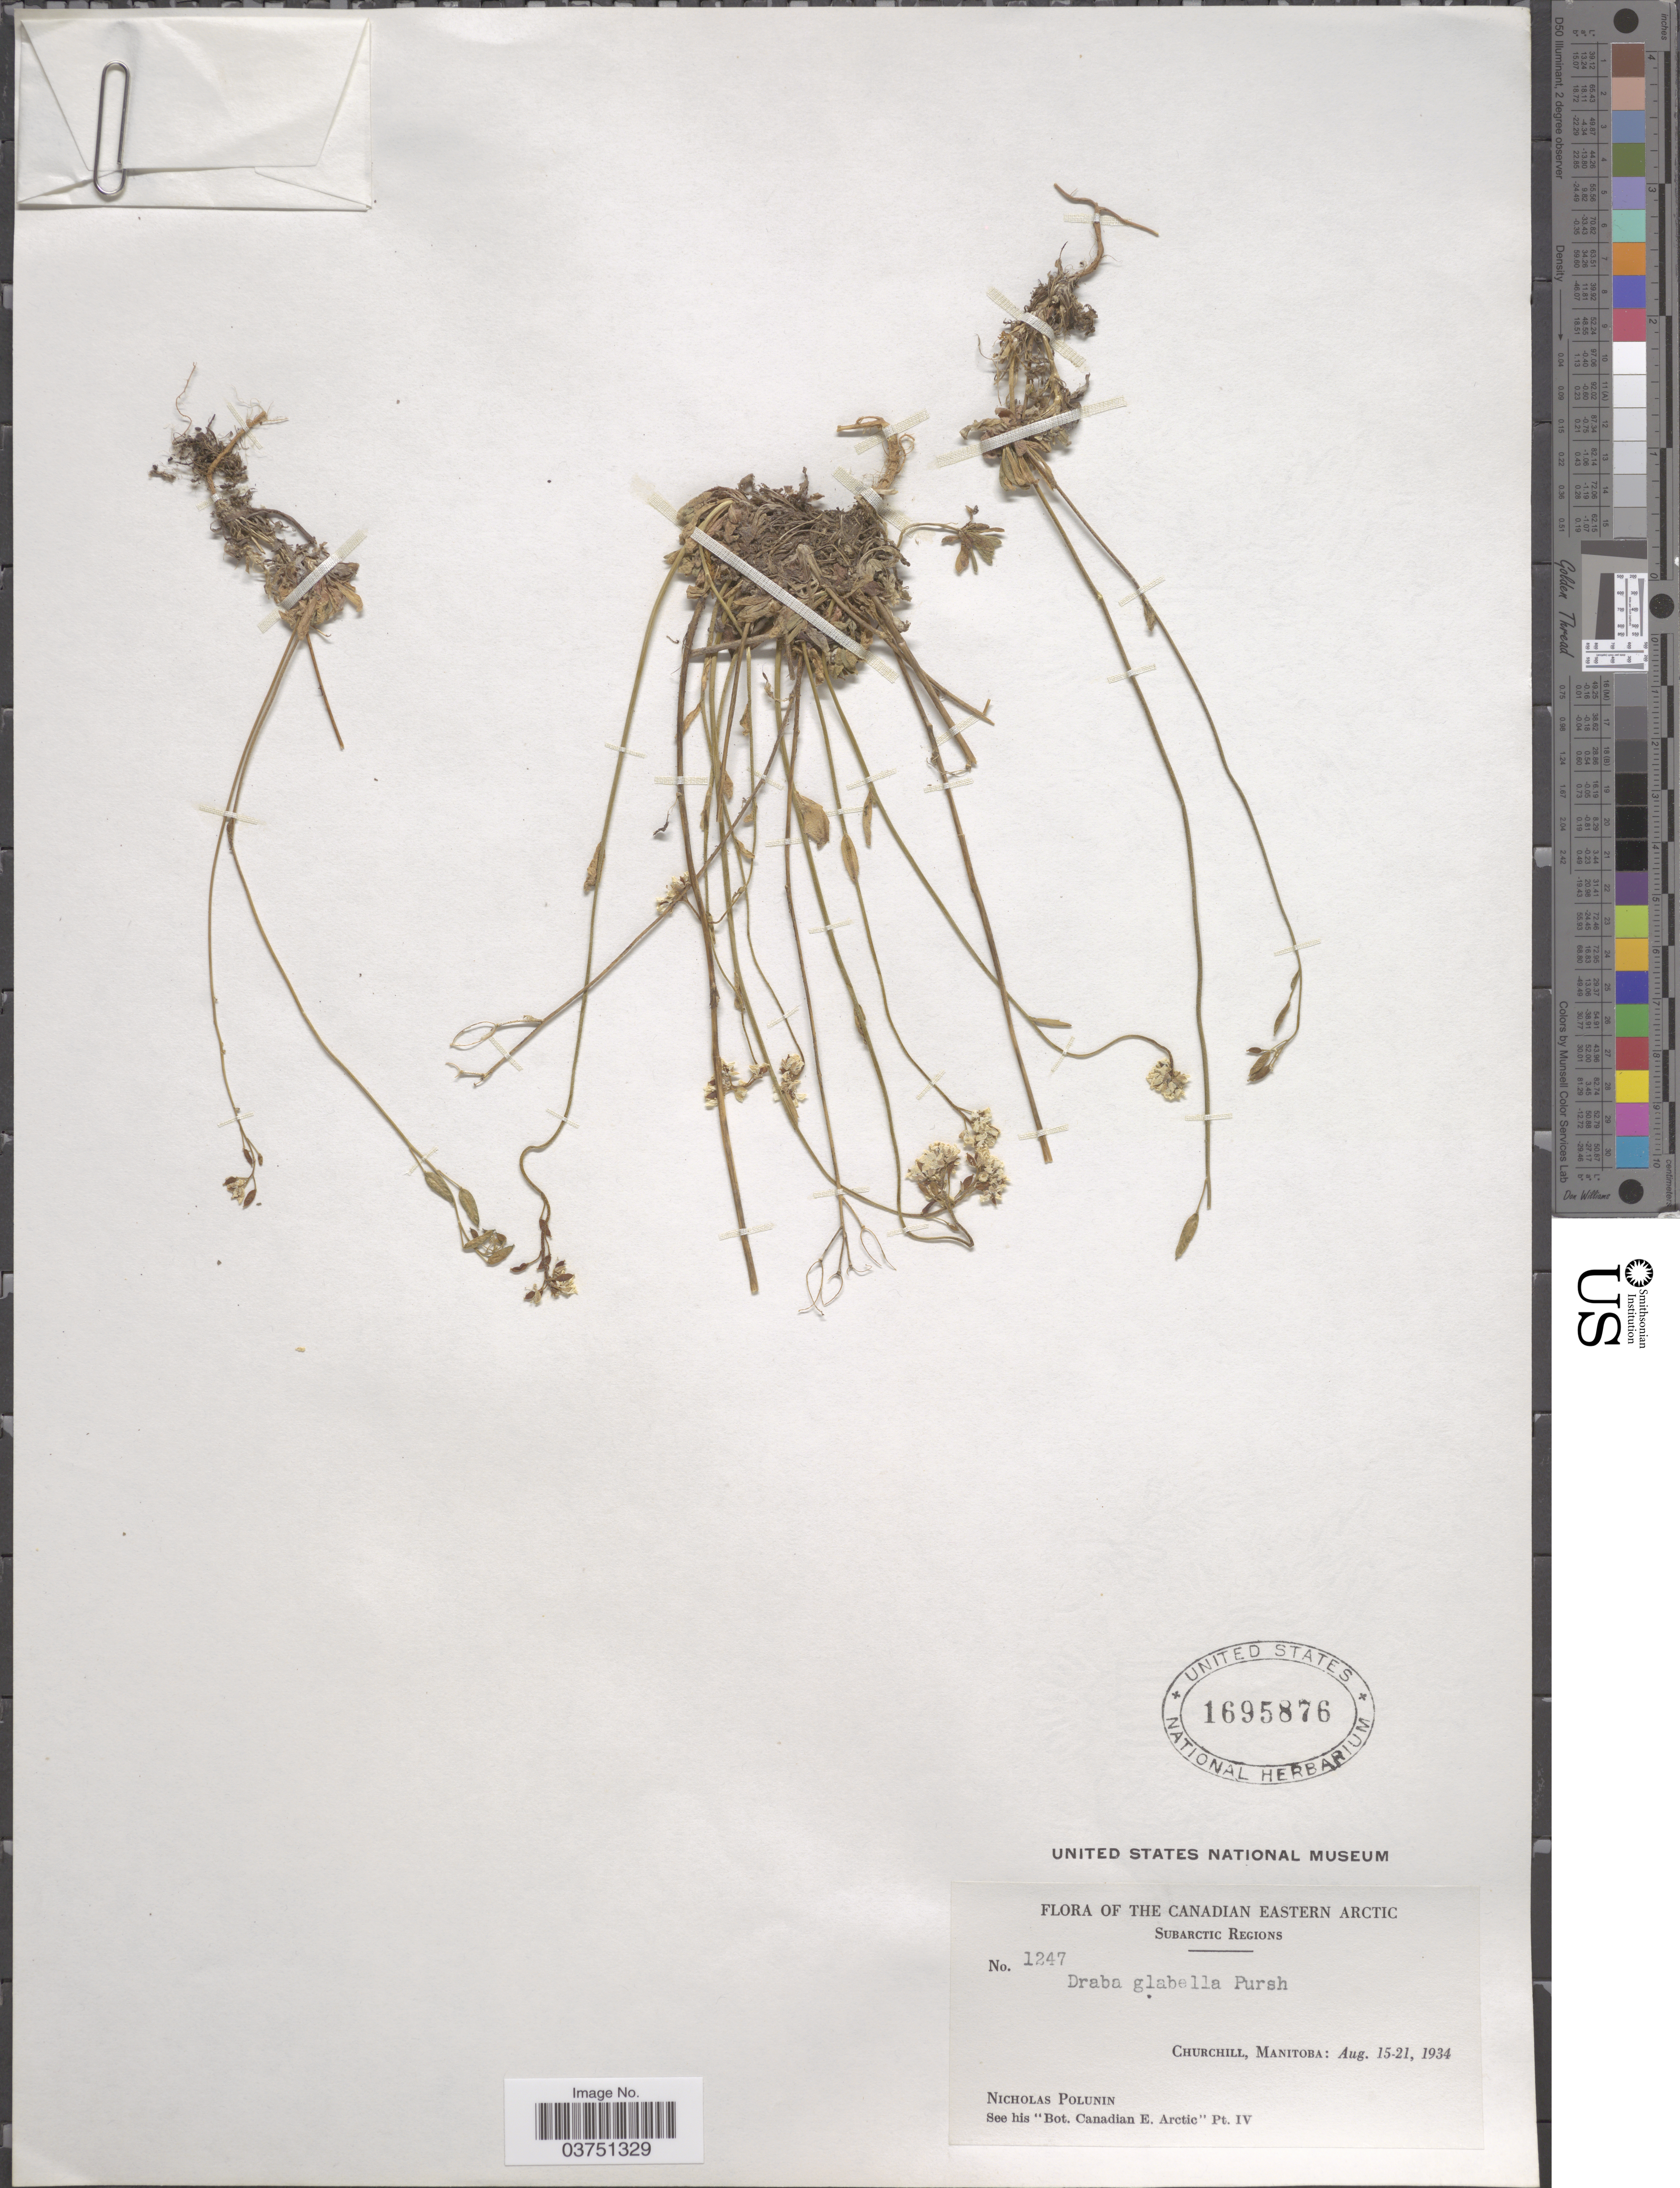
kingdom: Plantae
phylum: Tracheophyta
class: Magnoliopsida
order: Brassicales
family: Brassicaceae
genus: Draba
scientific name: Draba glabella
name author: Pursh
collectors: N. V. Polunin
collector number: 1247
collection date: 1934-08-15/1934-08-21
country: Canada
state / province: Manitoba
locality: Canadian Eastern Arctic; Subarctic Regions; Churchill.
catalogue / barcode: US 1695876